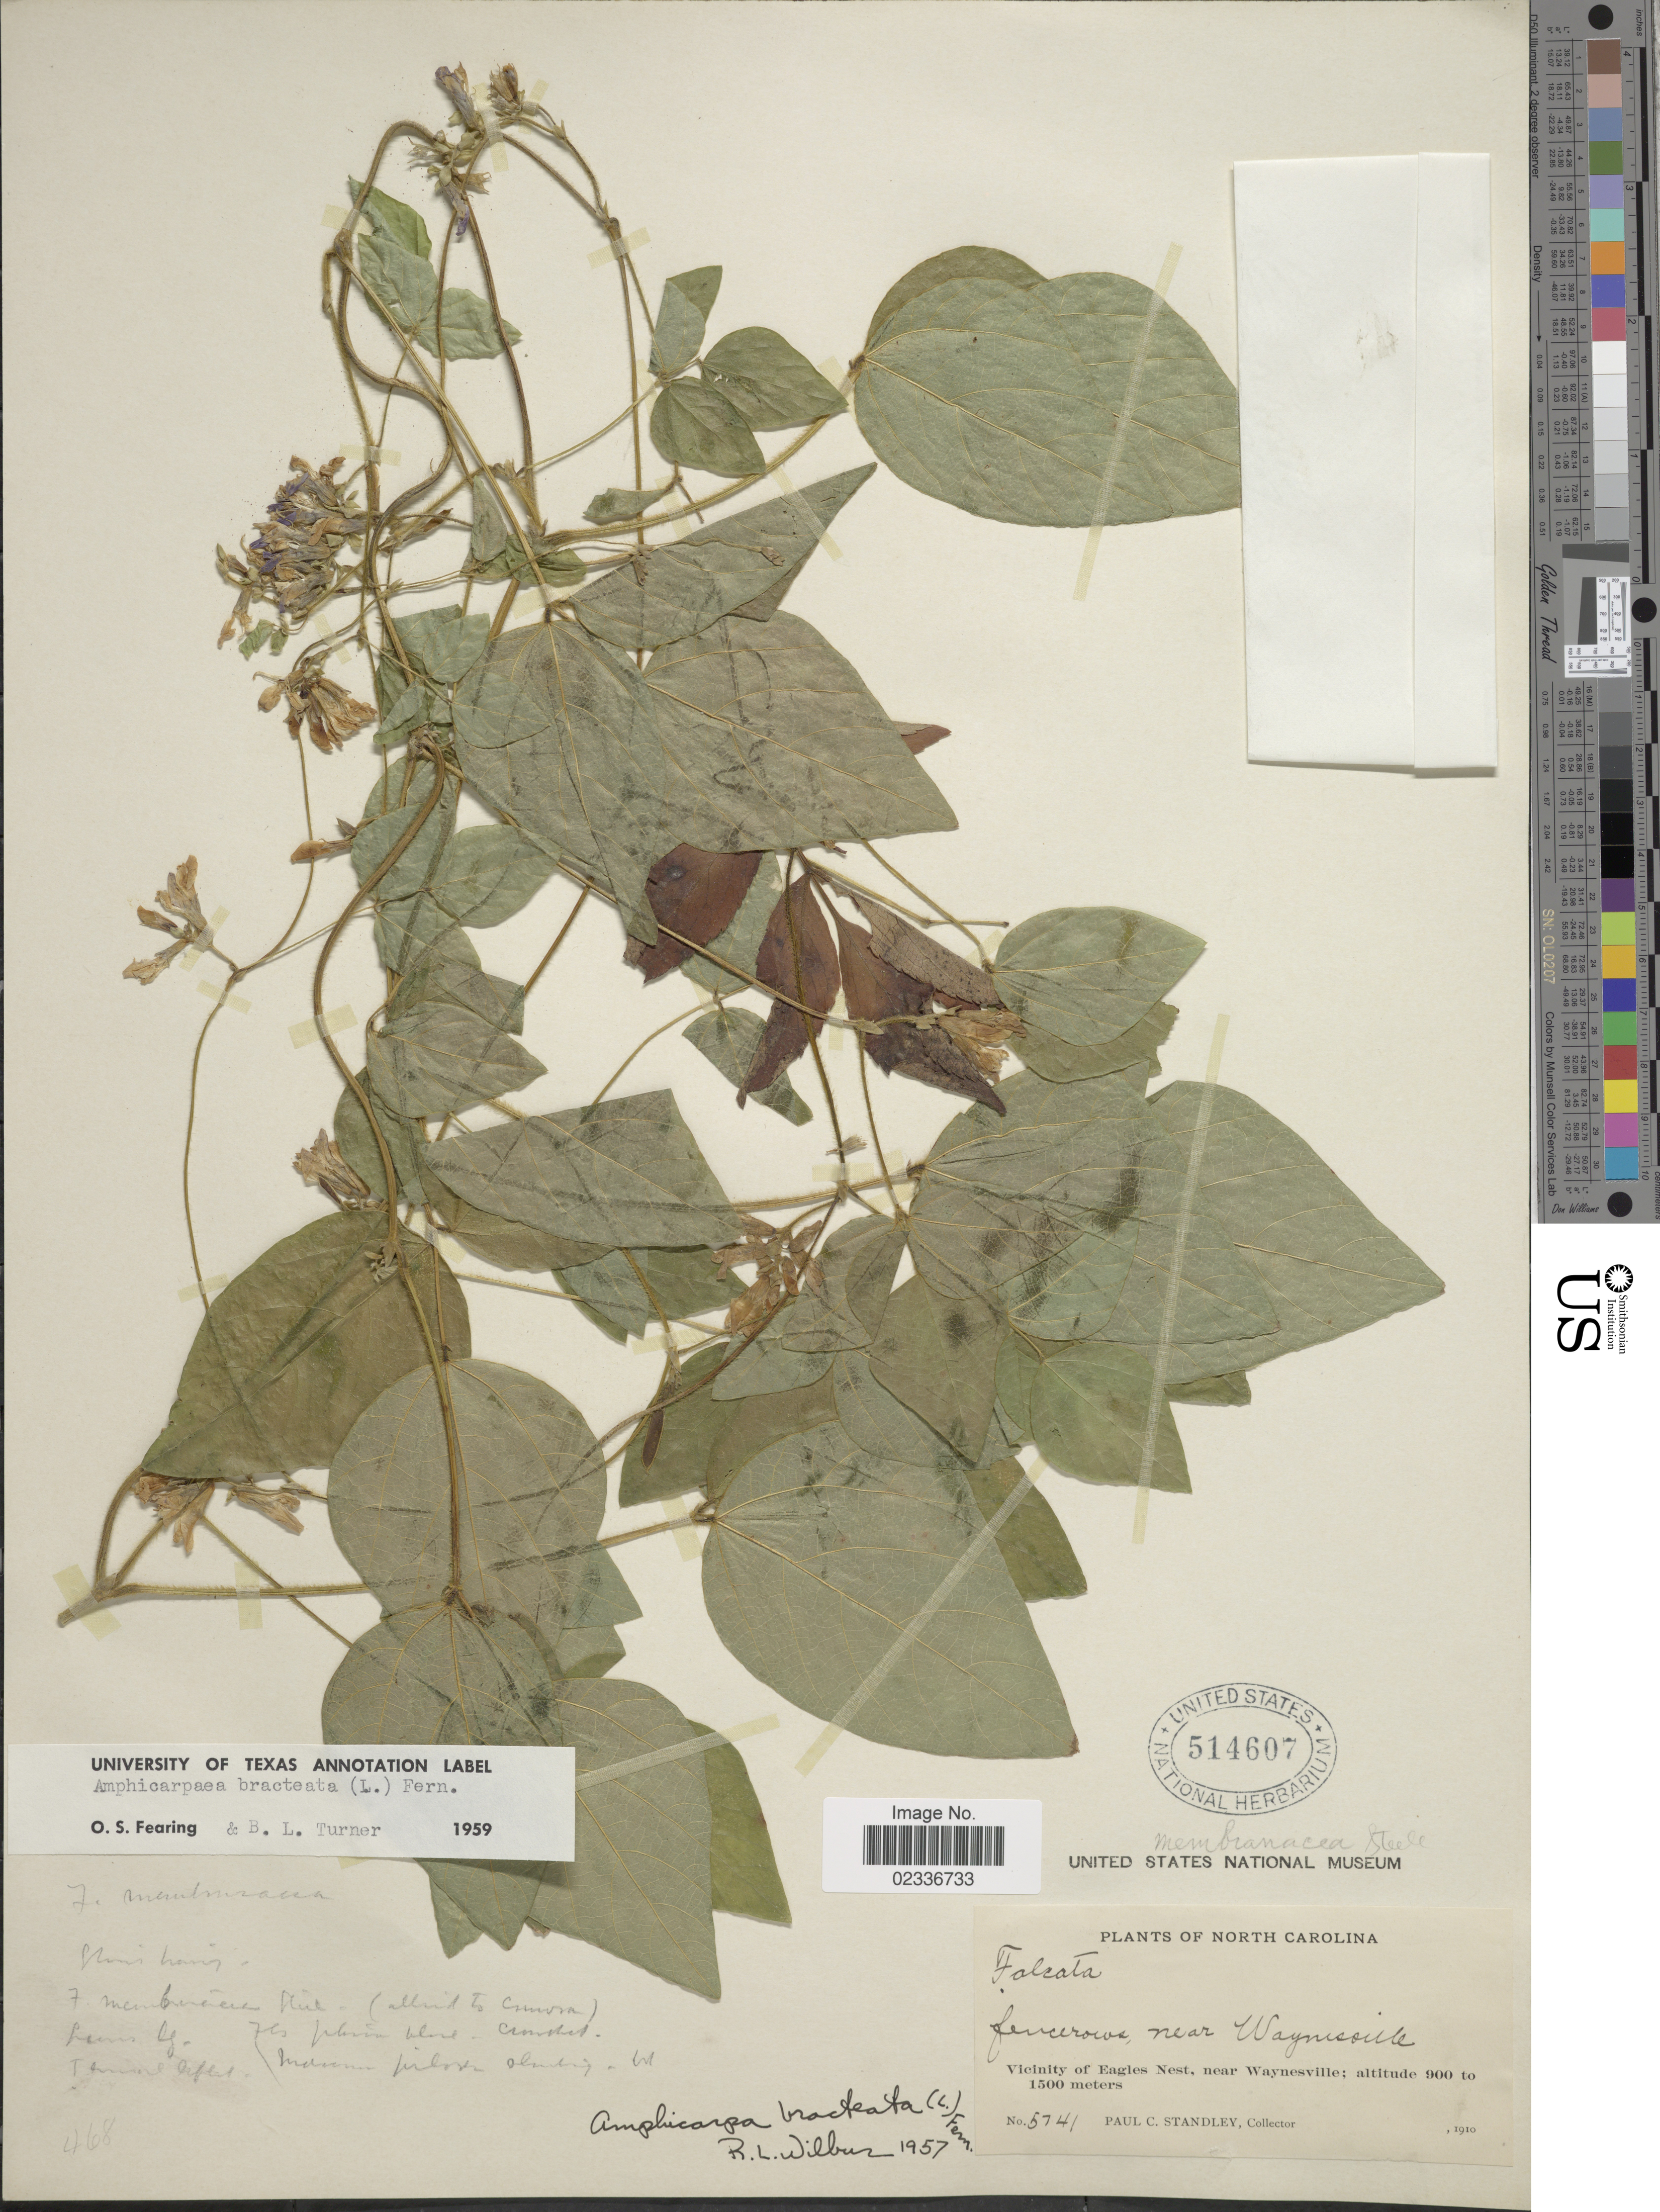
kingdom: Plantae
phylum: Tracheophyta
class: Magnoliopsida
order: Fabales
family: Fabaceae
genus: Amphicarpaea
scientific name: Amphicarpaea bracteata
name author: (L.) Fernald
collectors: P. C. Standley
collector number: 5741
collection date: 1910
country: United States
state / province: North Carolina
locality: Vicinity of Eagles Nest, Wanesville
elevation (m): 900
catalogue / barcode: US 514607